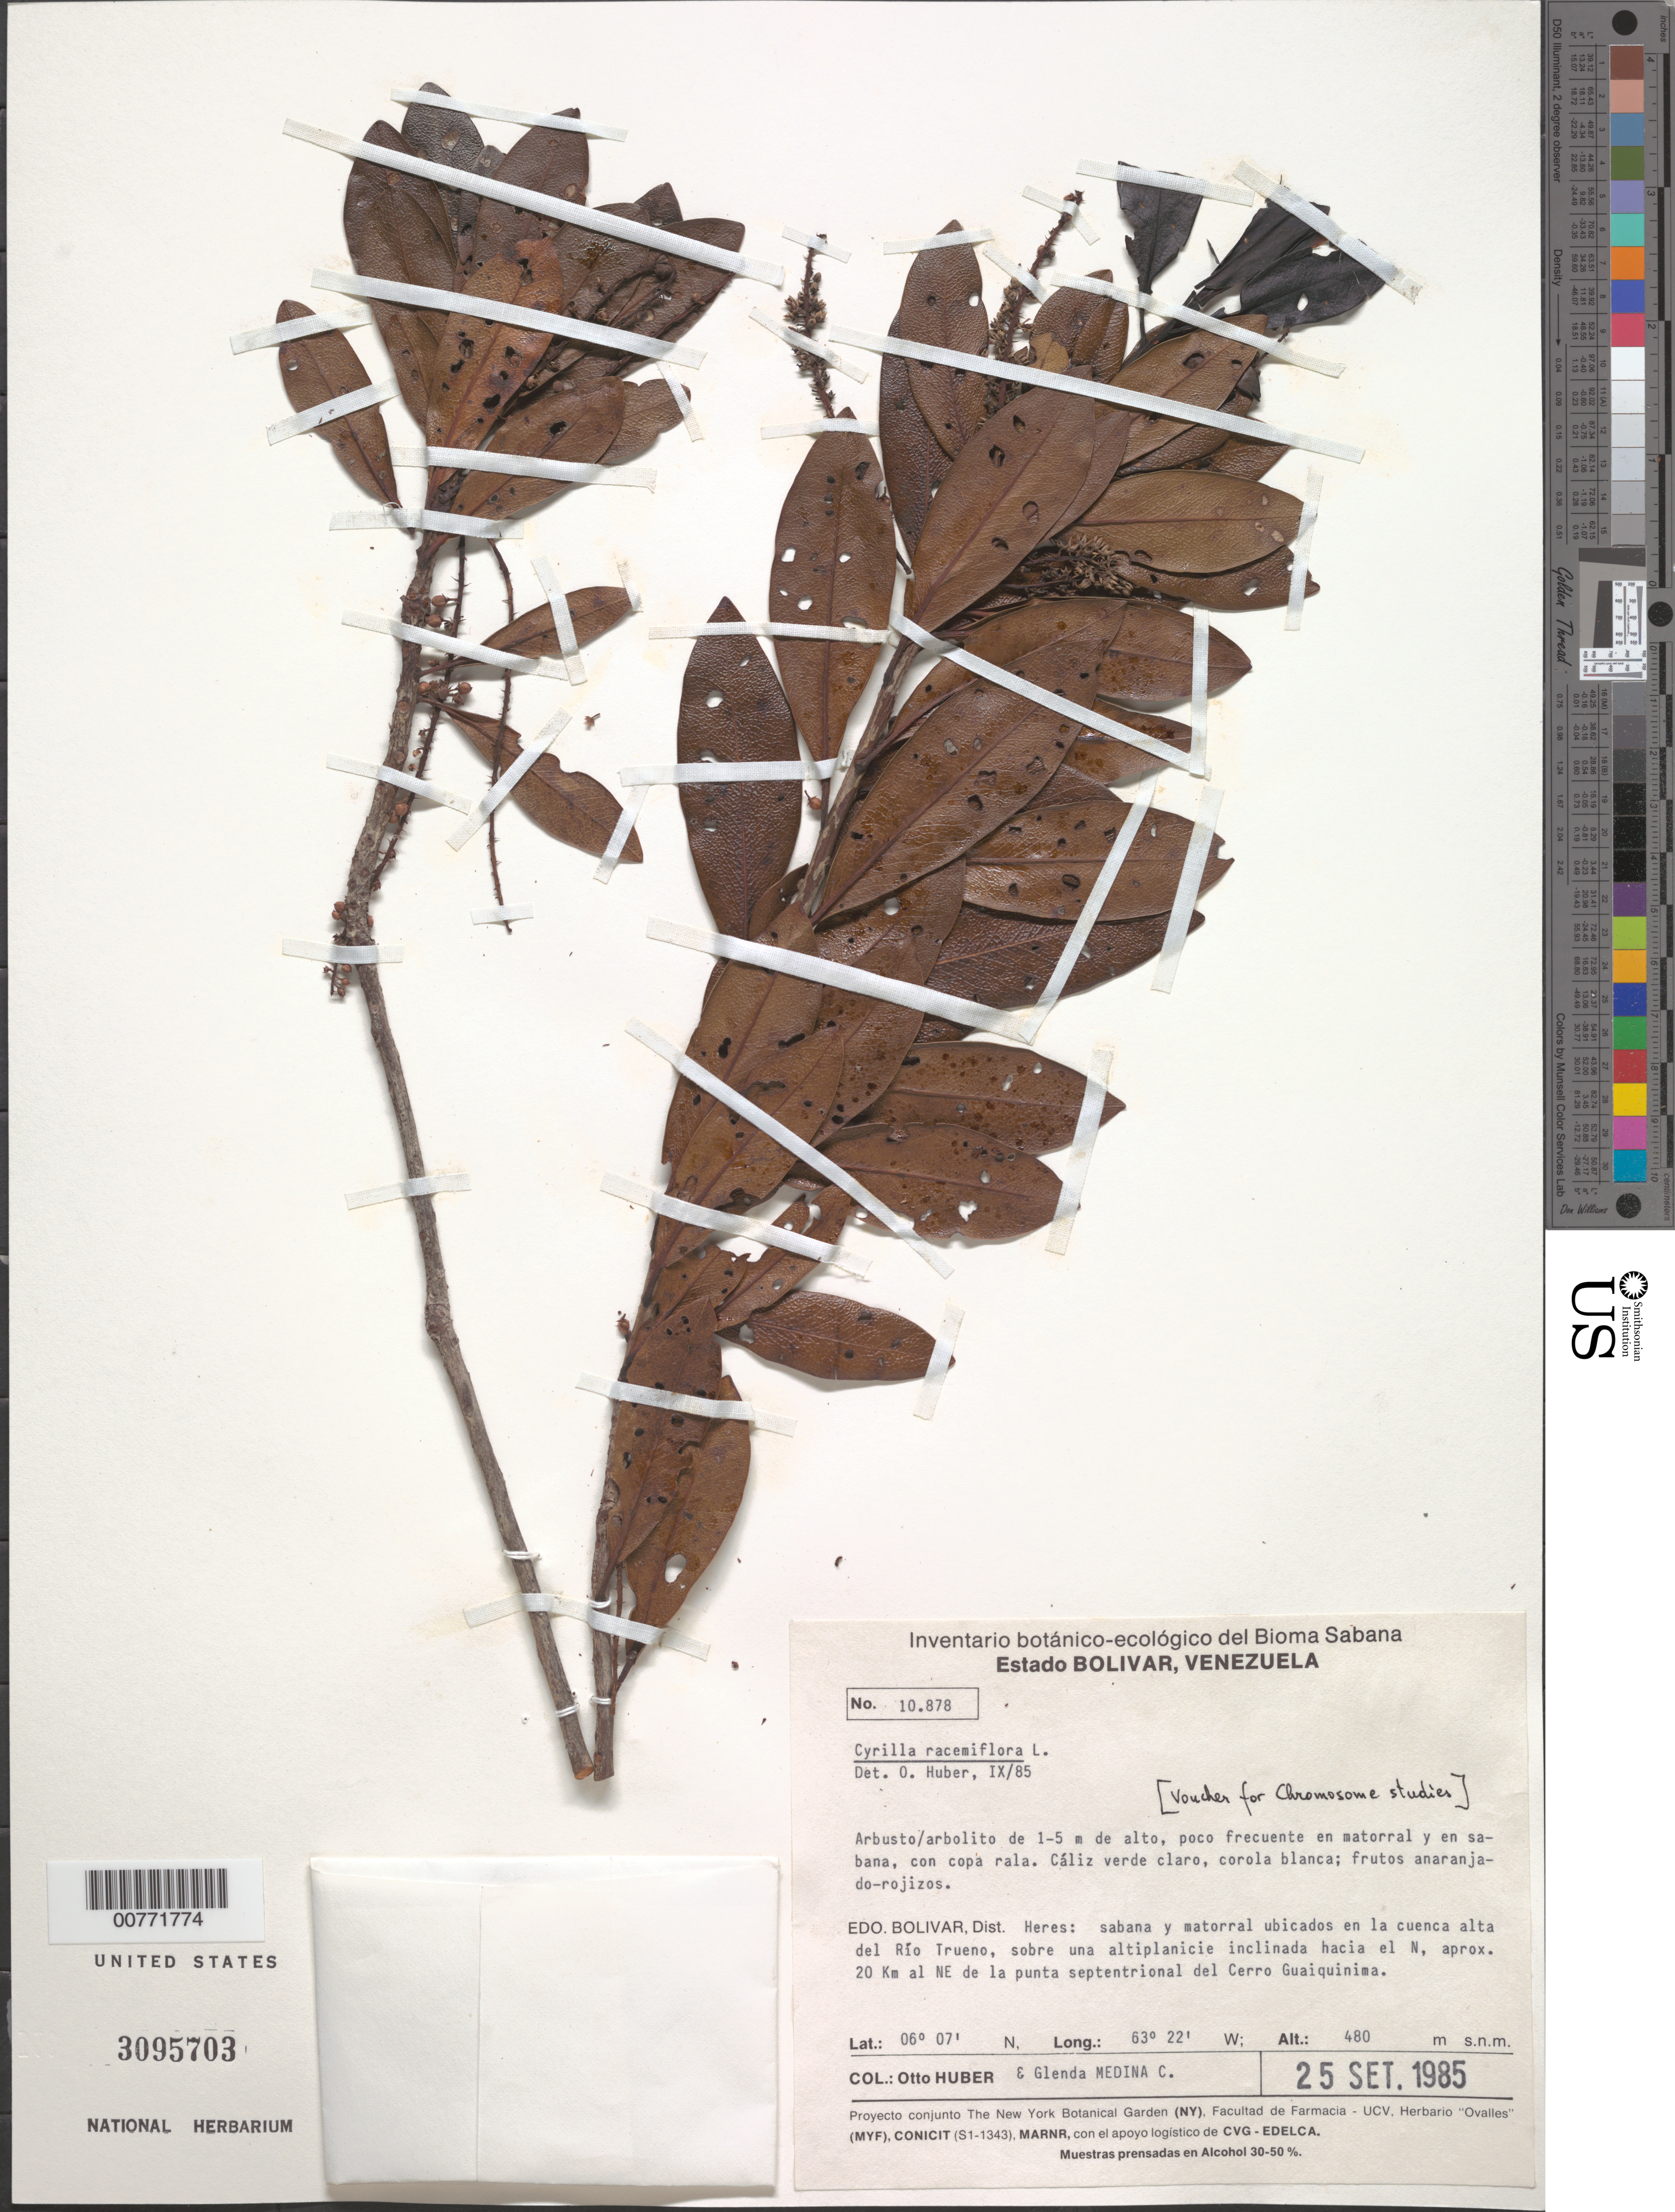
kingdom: Plantae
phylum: Tracheophyta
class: Magnoliopsida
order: Ericales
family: Cyrillaceae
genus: Cyrilla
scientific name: Cyrilla racemiflora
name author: L.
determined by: Huber, Otto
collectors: O. Huber & G. Medina C.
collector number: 10878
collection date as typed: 25-Sep-85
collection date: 1985-09-25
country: Venezuela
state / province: Bolívar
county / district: Heres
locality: Río Trueno, 20 km al NE de la punta septentríonal del Cerro Guaiquinima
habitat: Matorral y en sabana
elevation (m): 480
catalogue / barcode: US 3095703